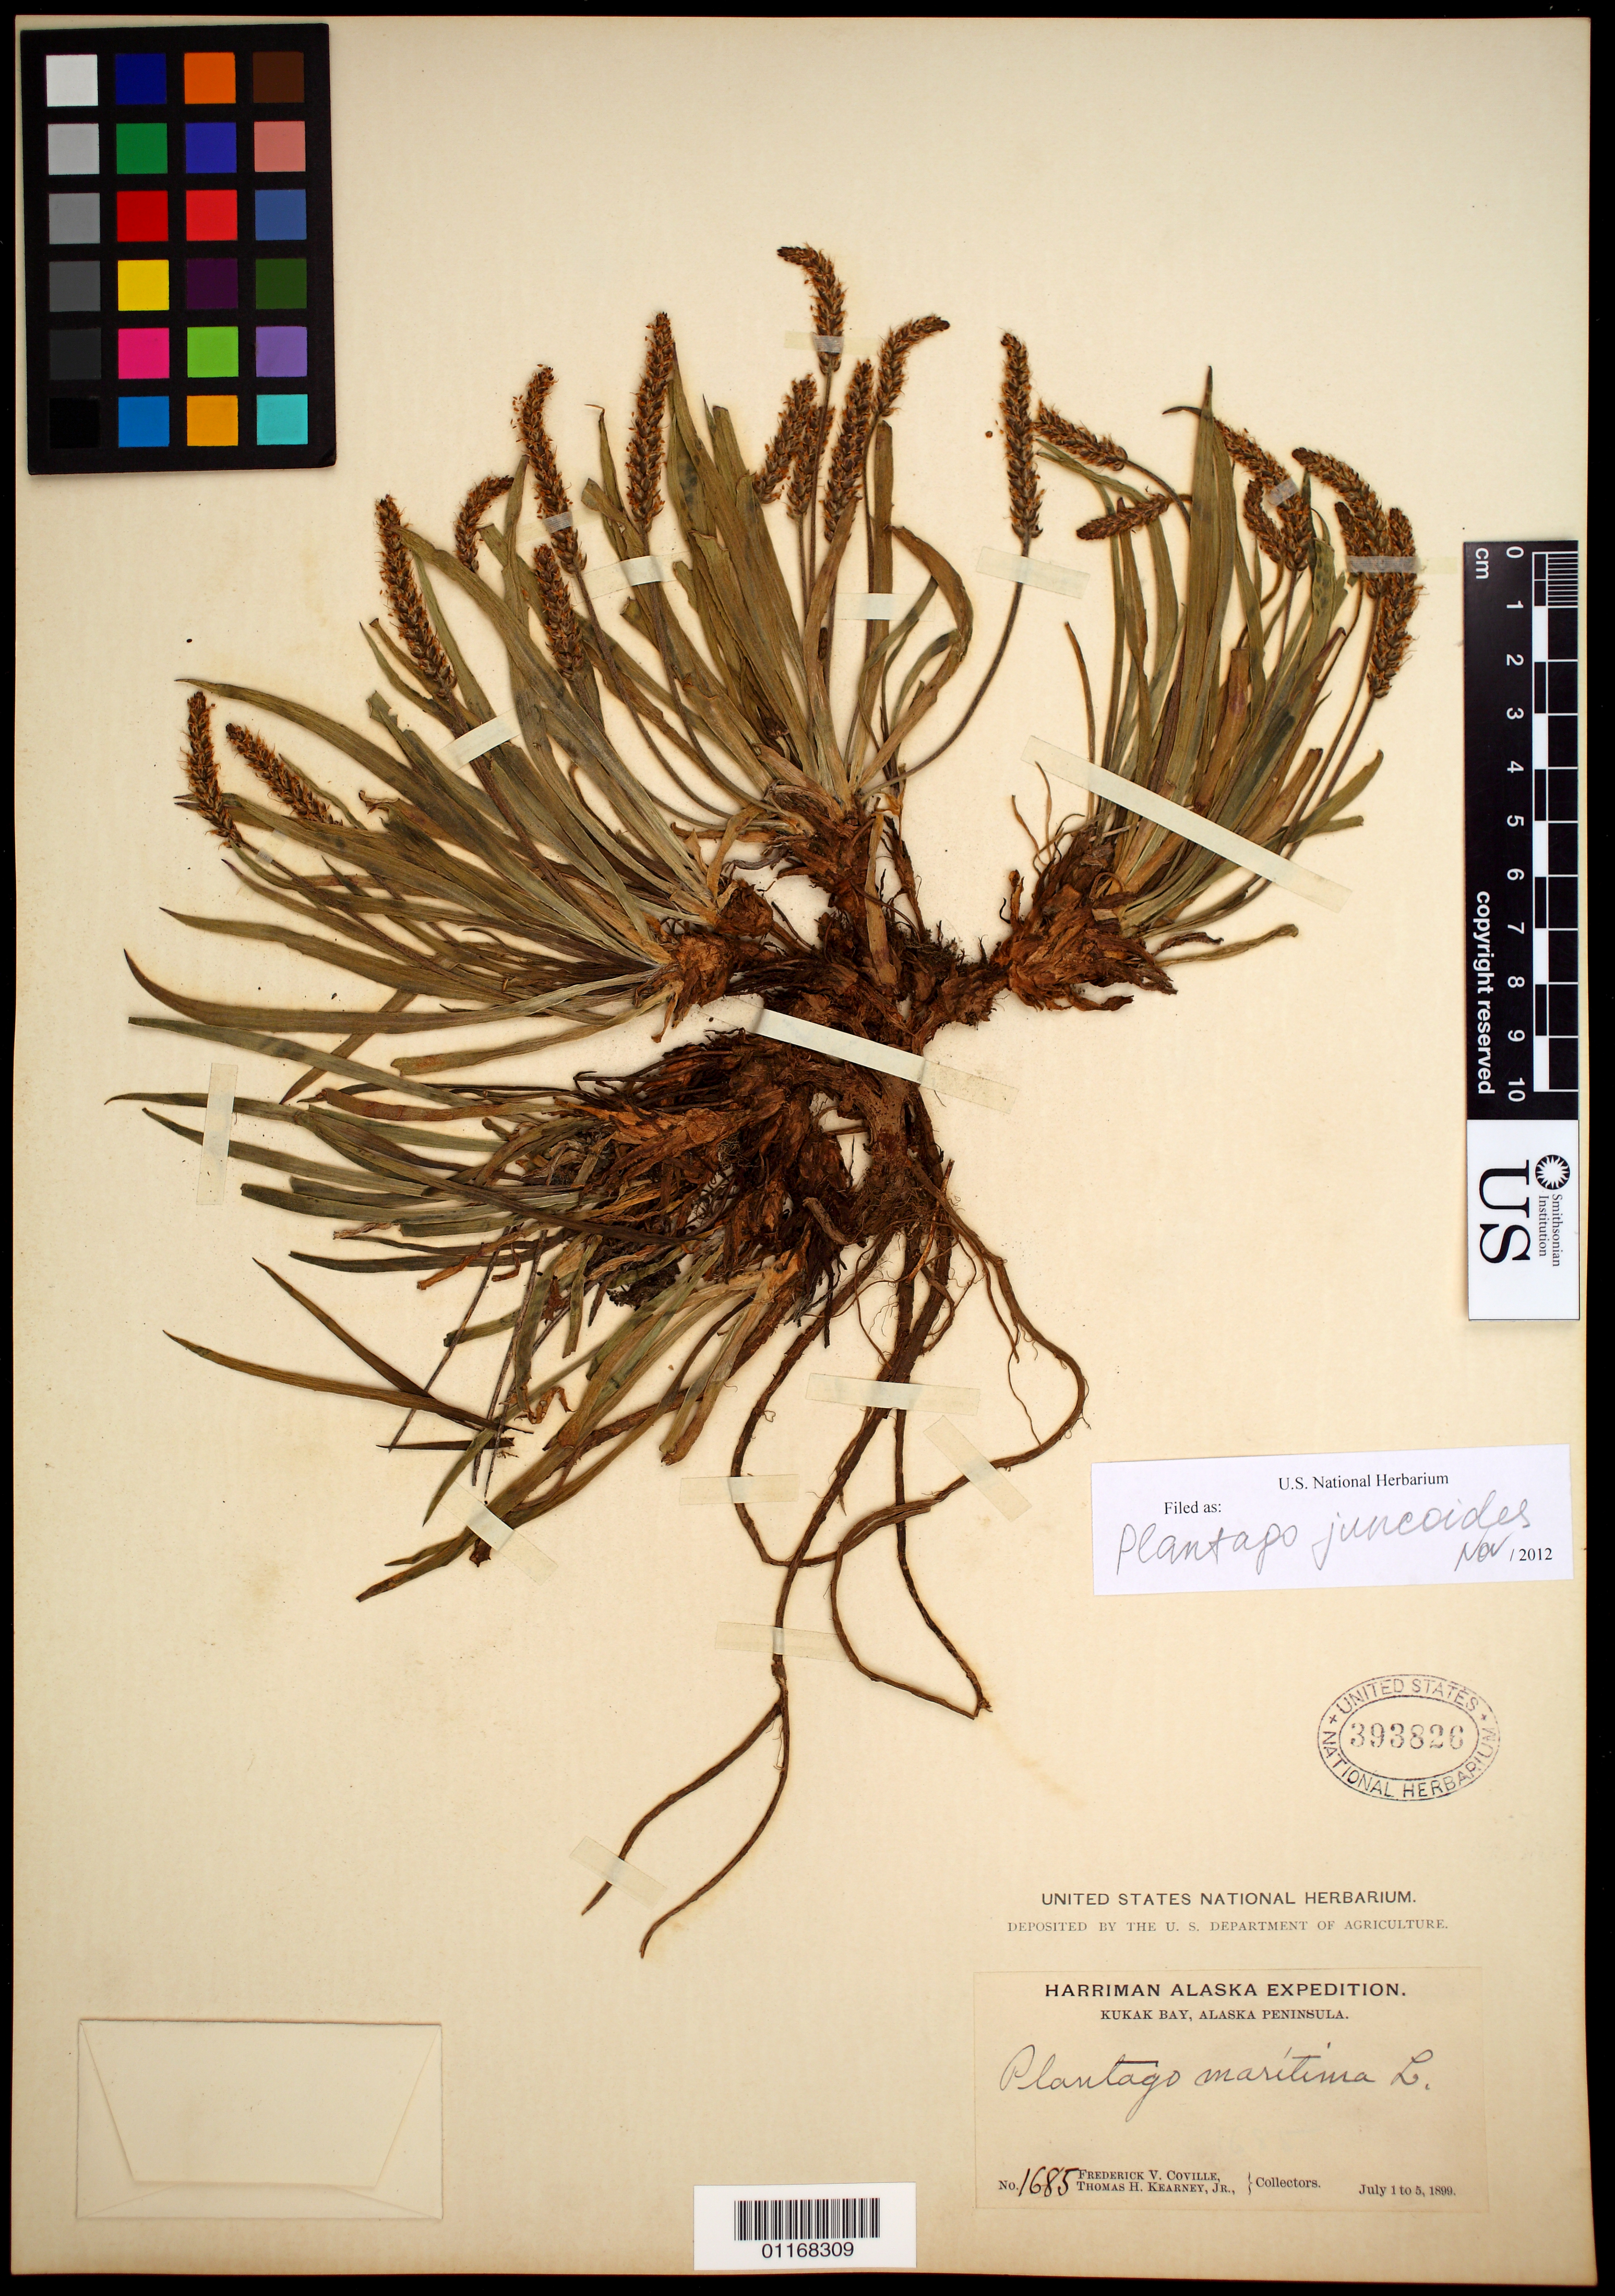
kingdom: Plantae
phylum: Tracheophyta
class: Magnoliopsida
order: Lamiales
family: Plantaginaceae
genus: Plantago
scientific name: Plantago maritima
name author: L.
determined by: Shipunov, Alexey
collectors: F. V. Coville & T. H. Kearney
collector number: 1685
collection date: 1899-07-01/1899-07-05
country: United States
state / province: Alaska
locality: Kukak Bay, Alaska Peninsula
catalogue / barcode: US 393826